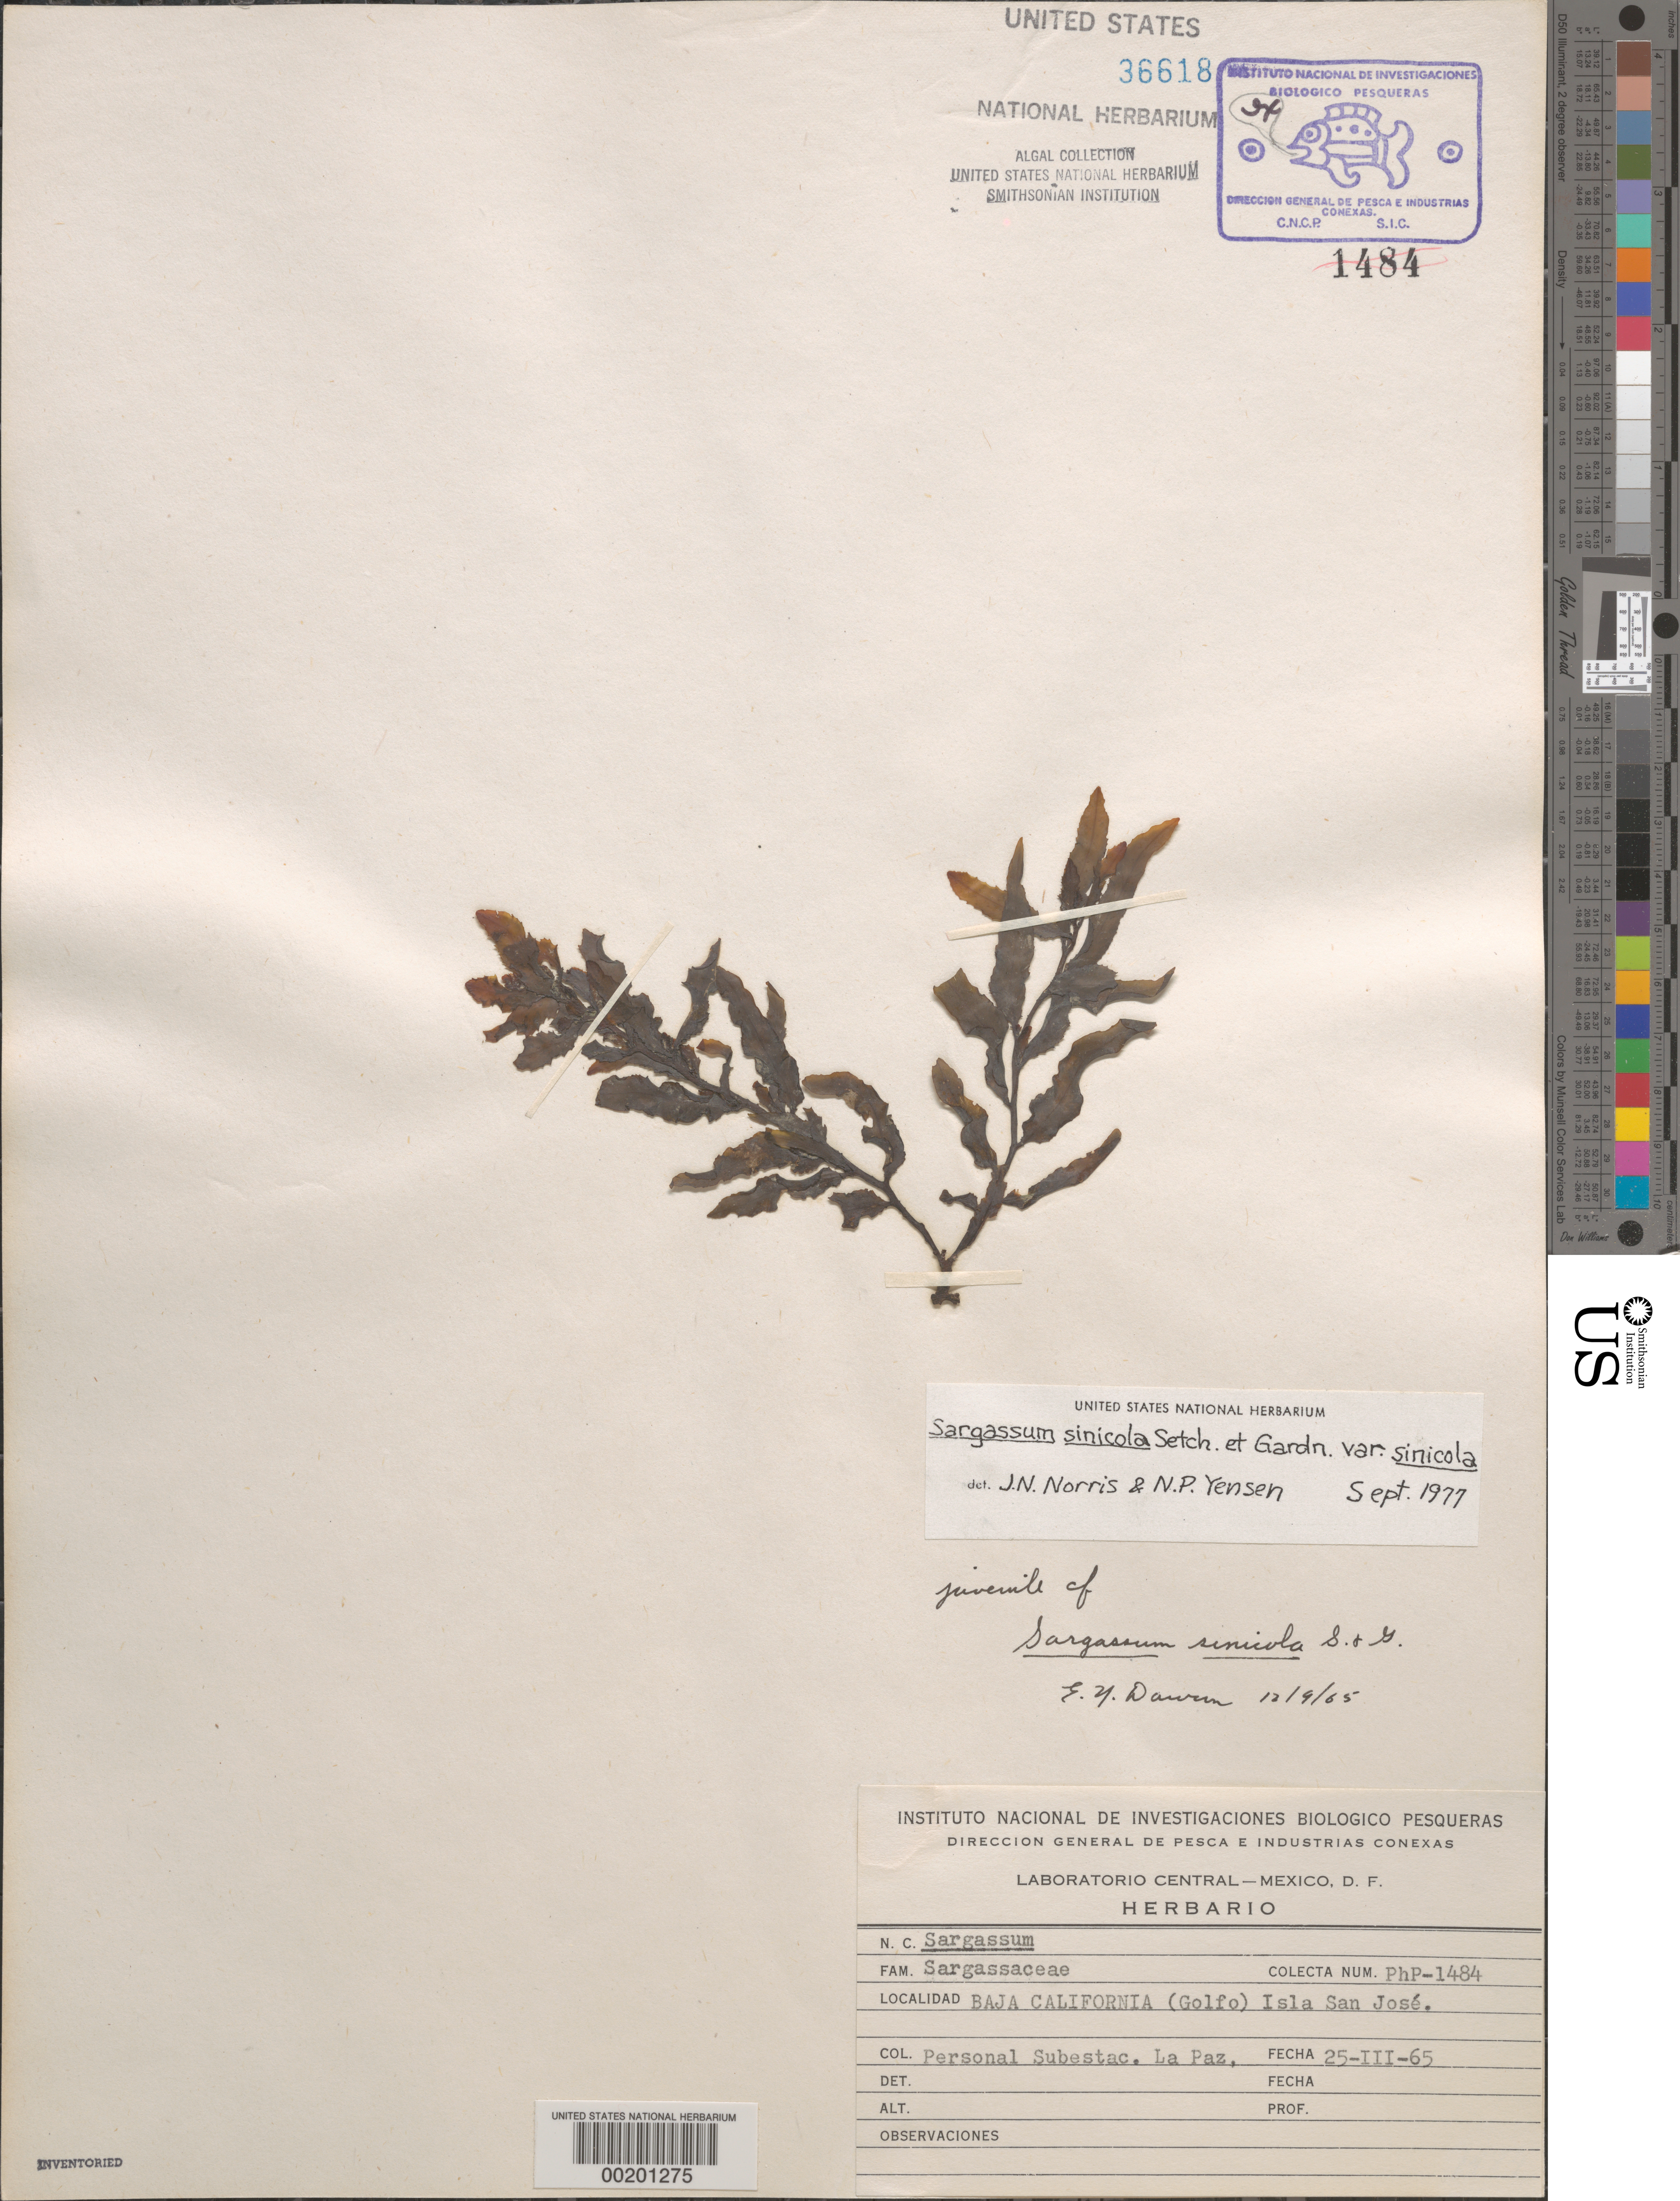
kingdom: Chromista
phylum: Ochrophyta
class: Phaeophyceae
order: Fucales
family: Sargassaceae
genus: Sargassum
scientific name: Sargassum sinicola var. sinicola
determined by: Norris, J. N.; Yensen, N. P.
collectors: Laboratory Personnel, La Paz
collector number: PHP-1484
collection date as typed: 25 Mar 1965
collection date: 1965-03-25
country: Mexico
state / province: Baja California Sur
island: Isla San Jose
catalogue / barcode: US 36618